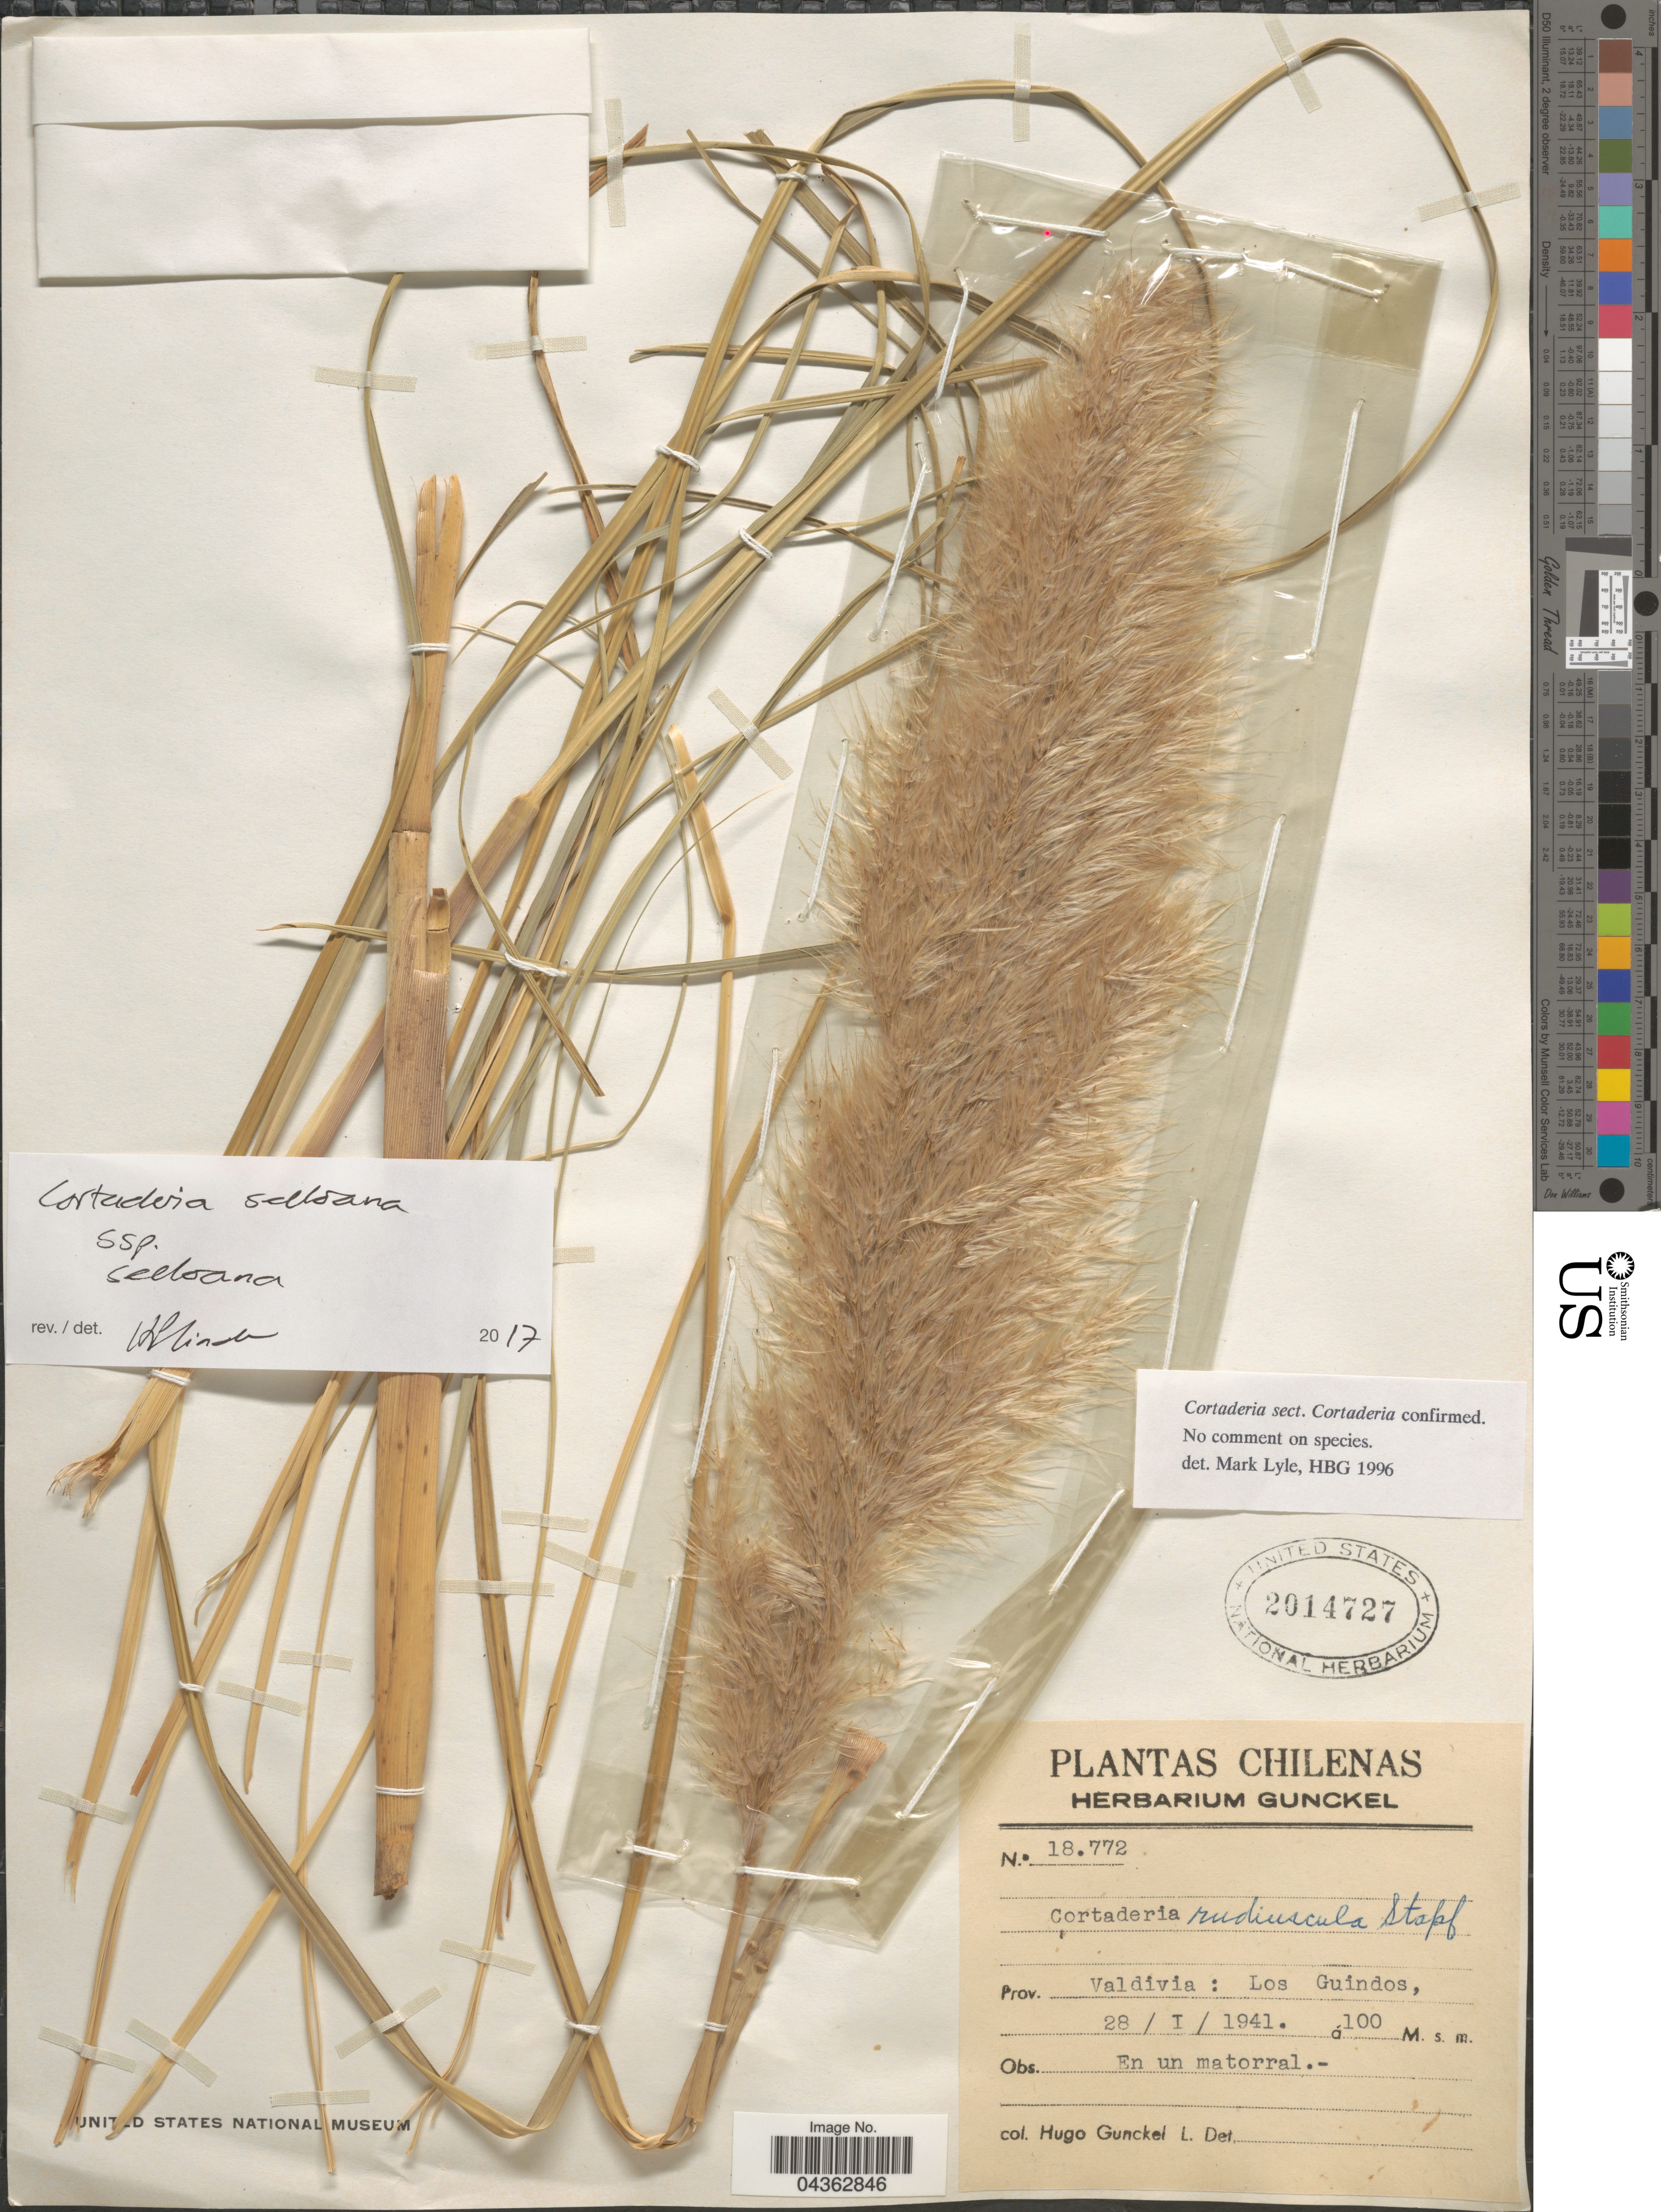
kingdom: Plantae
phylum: Tracheophyta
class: Liliopsida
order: Poales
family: Poaceae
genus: Cortaderia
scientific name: Cortaderia selloana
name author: (Schult. & Schult. f.) Asch. & Graebn.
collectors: H. Gunckel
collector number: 18772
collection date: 1941-01-28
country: Chile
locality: Prov. Valdivia: Los Guindos.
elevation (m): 100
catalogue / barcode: US 2014727